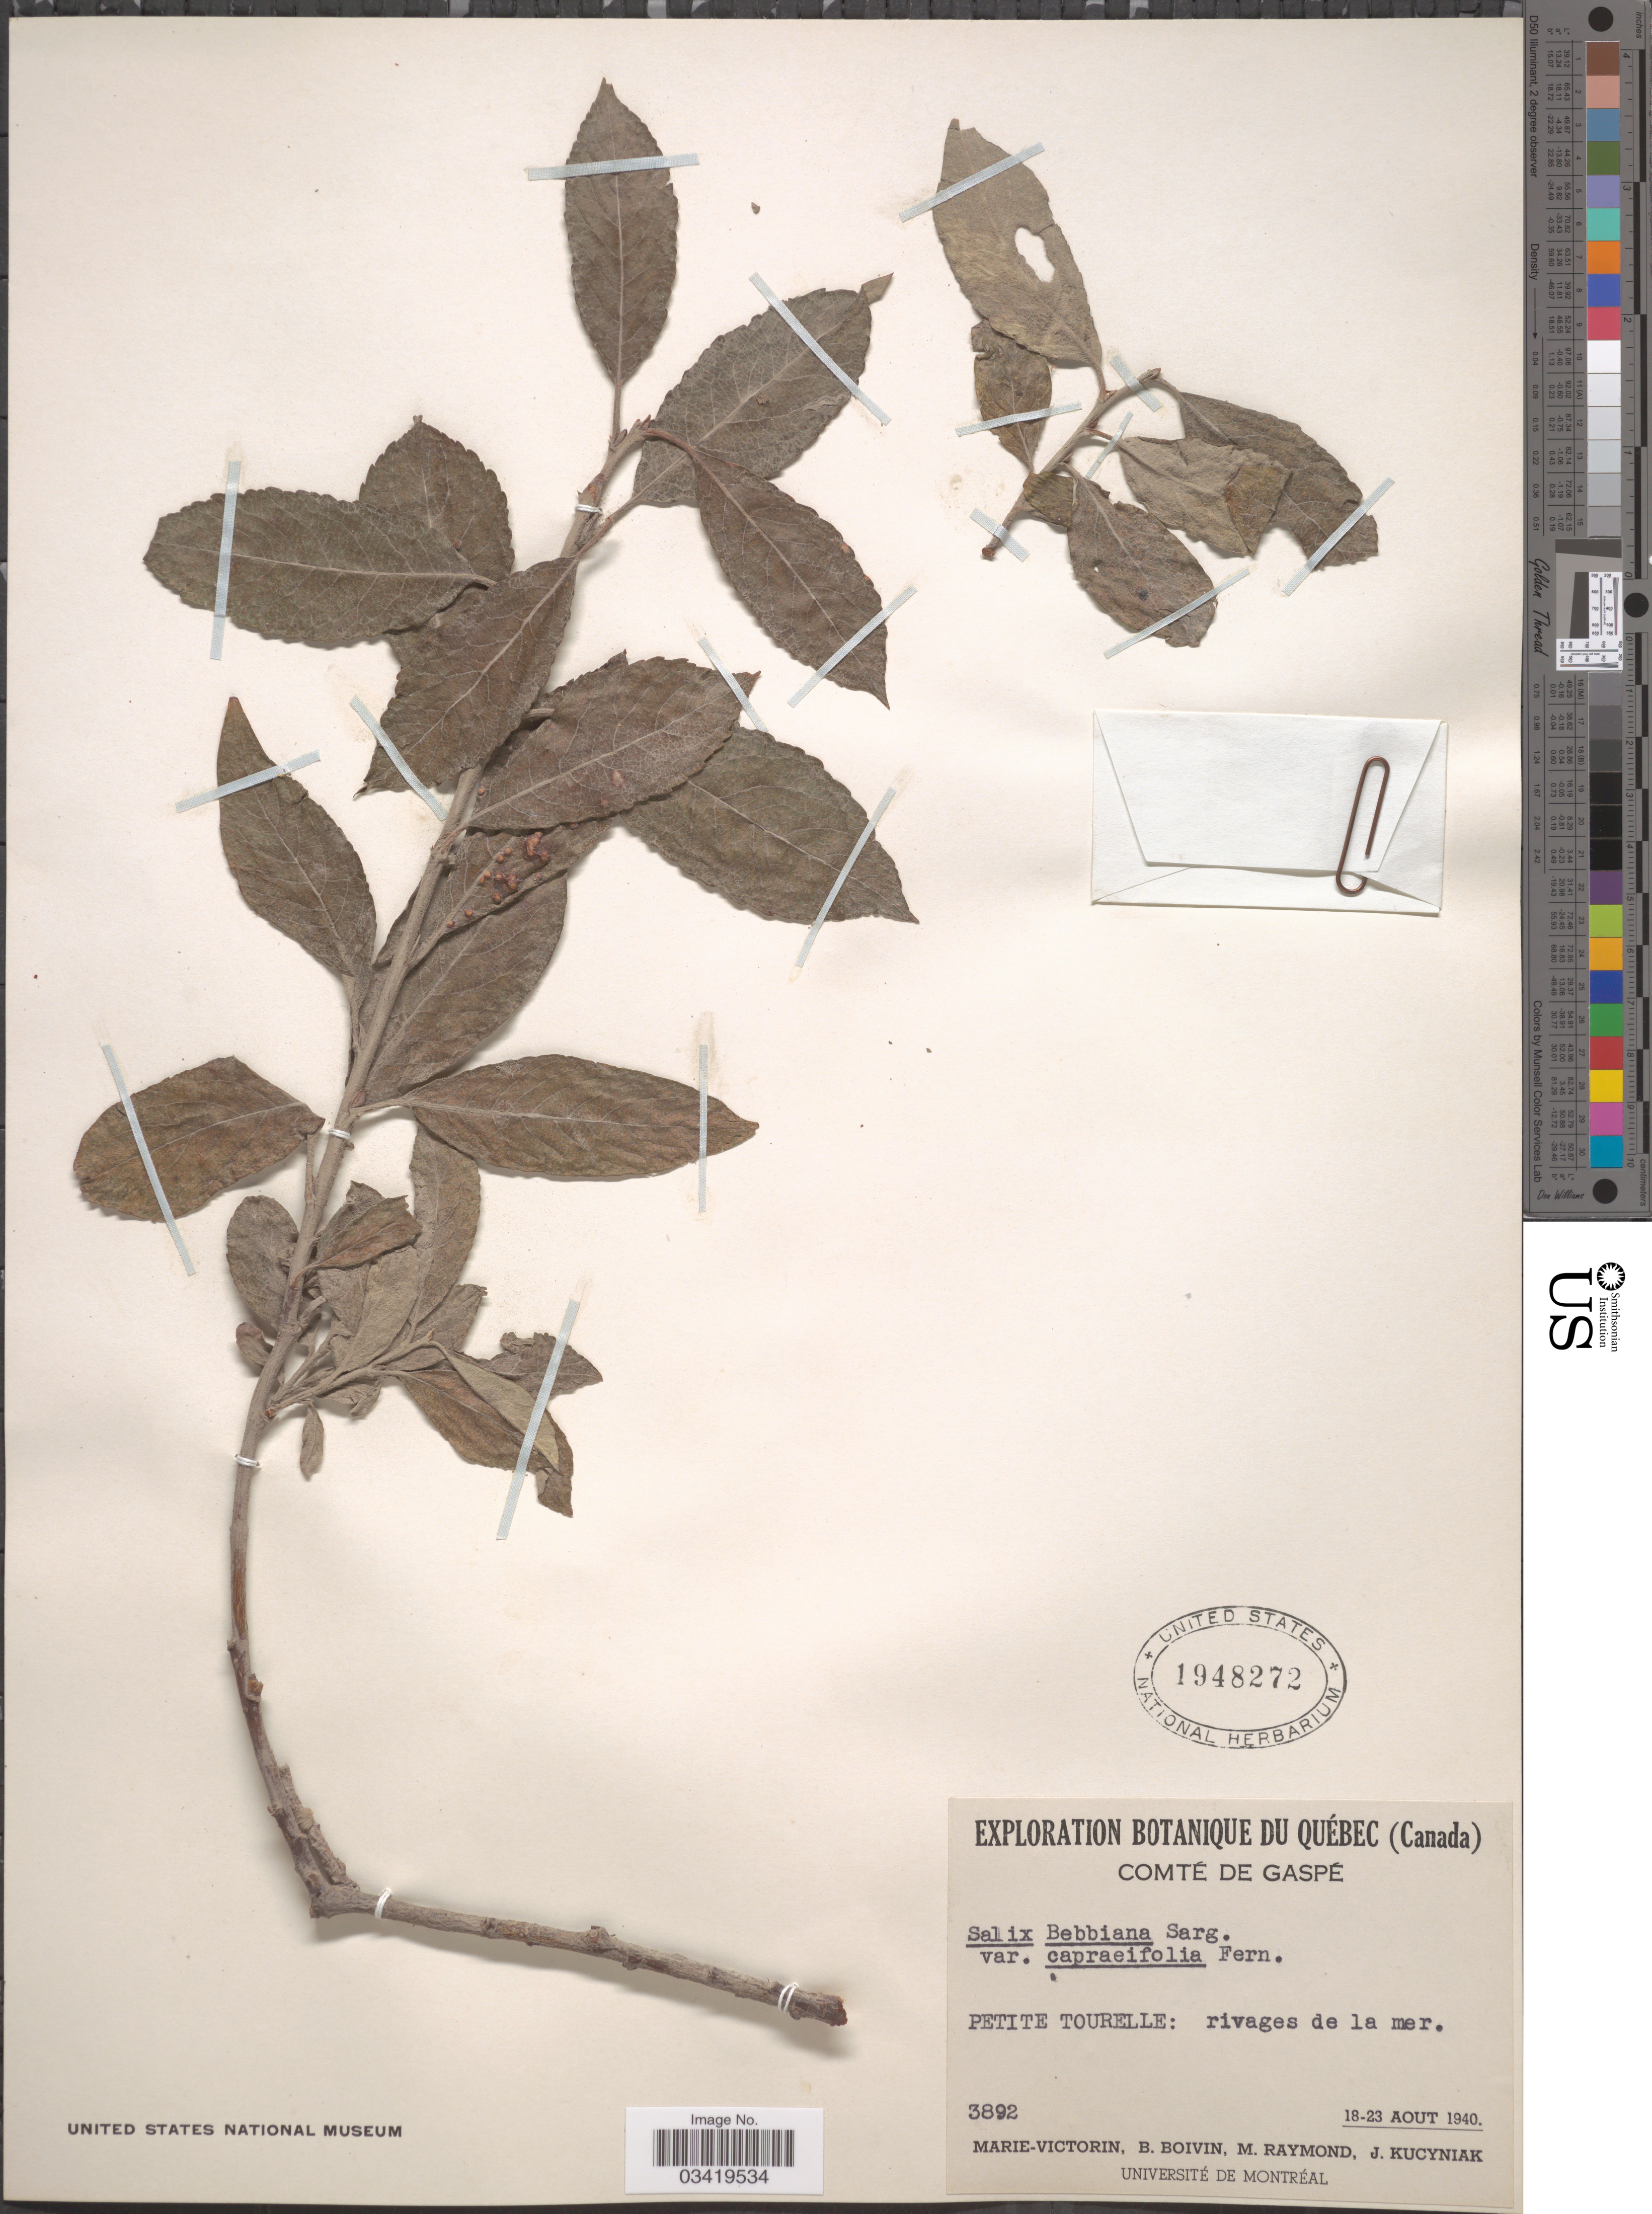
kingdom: Plantae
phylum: Tracheophyta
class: Magnoliopsida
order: Malpighiales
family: Salicaceae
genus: Salix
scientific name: Salix bebbiana var. capreifolia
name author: (Fernald) Fernald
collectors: -. Marie-Victorin, J. R. B. Boivin, M. Raymond & J. Kucyniak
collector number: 3892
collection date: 1940-08-18/1940-08-23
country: Canada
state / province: Quebec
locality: Comté de Gaspé. Petite Tourelle: rivages de la mer.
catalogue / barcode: US 1948272